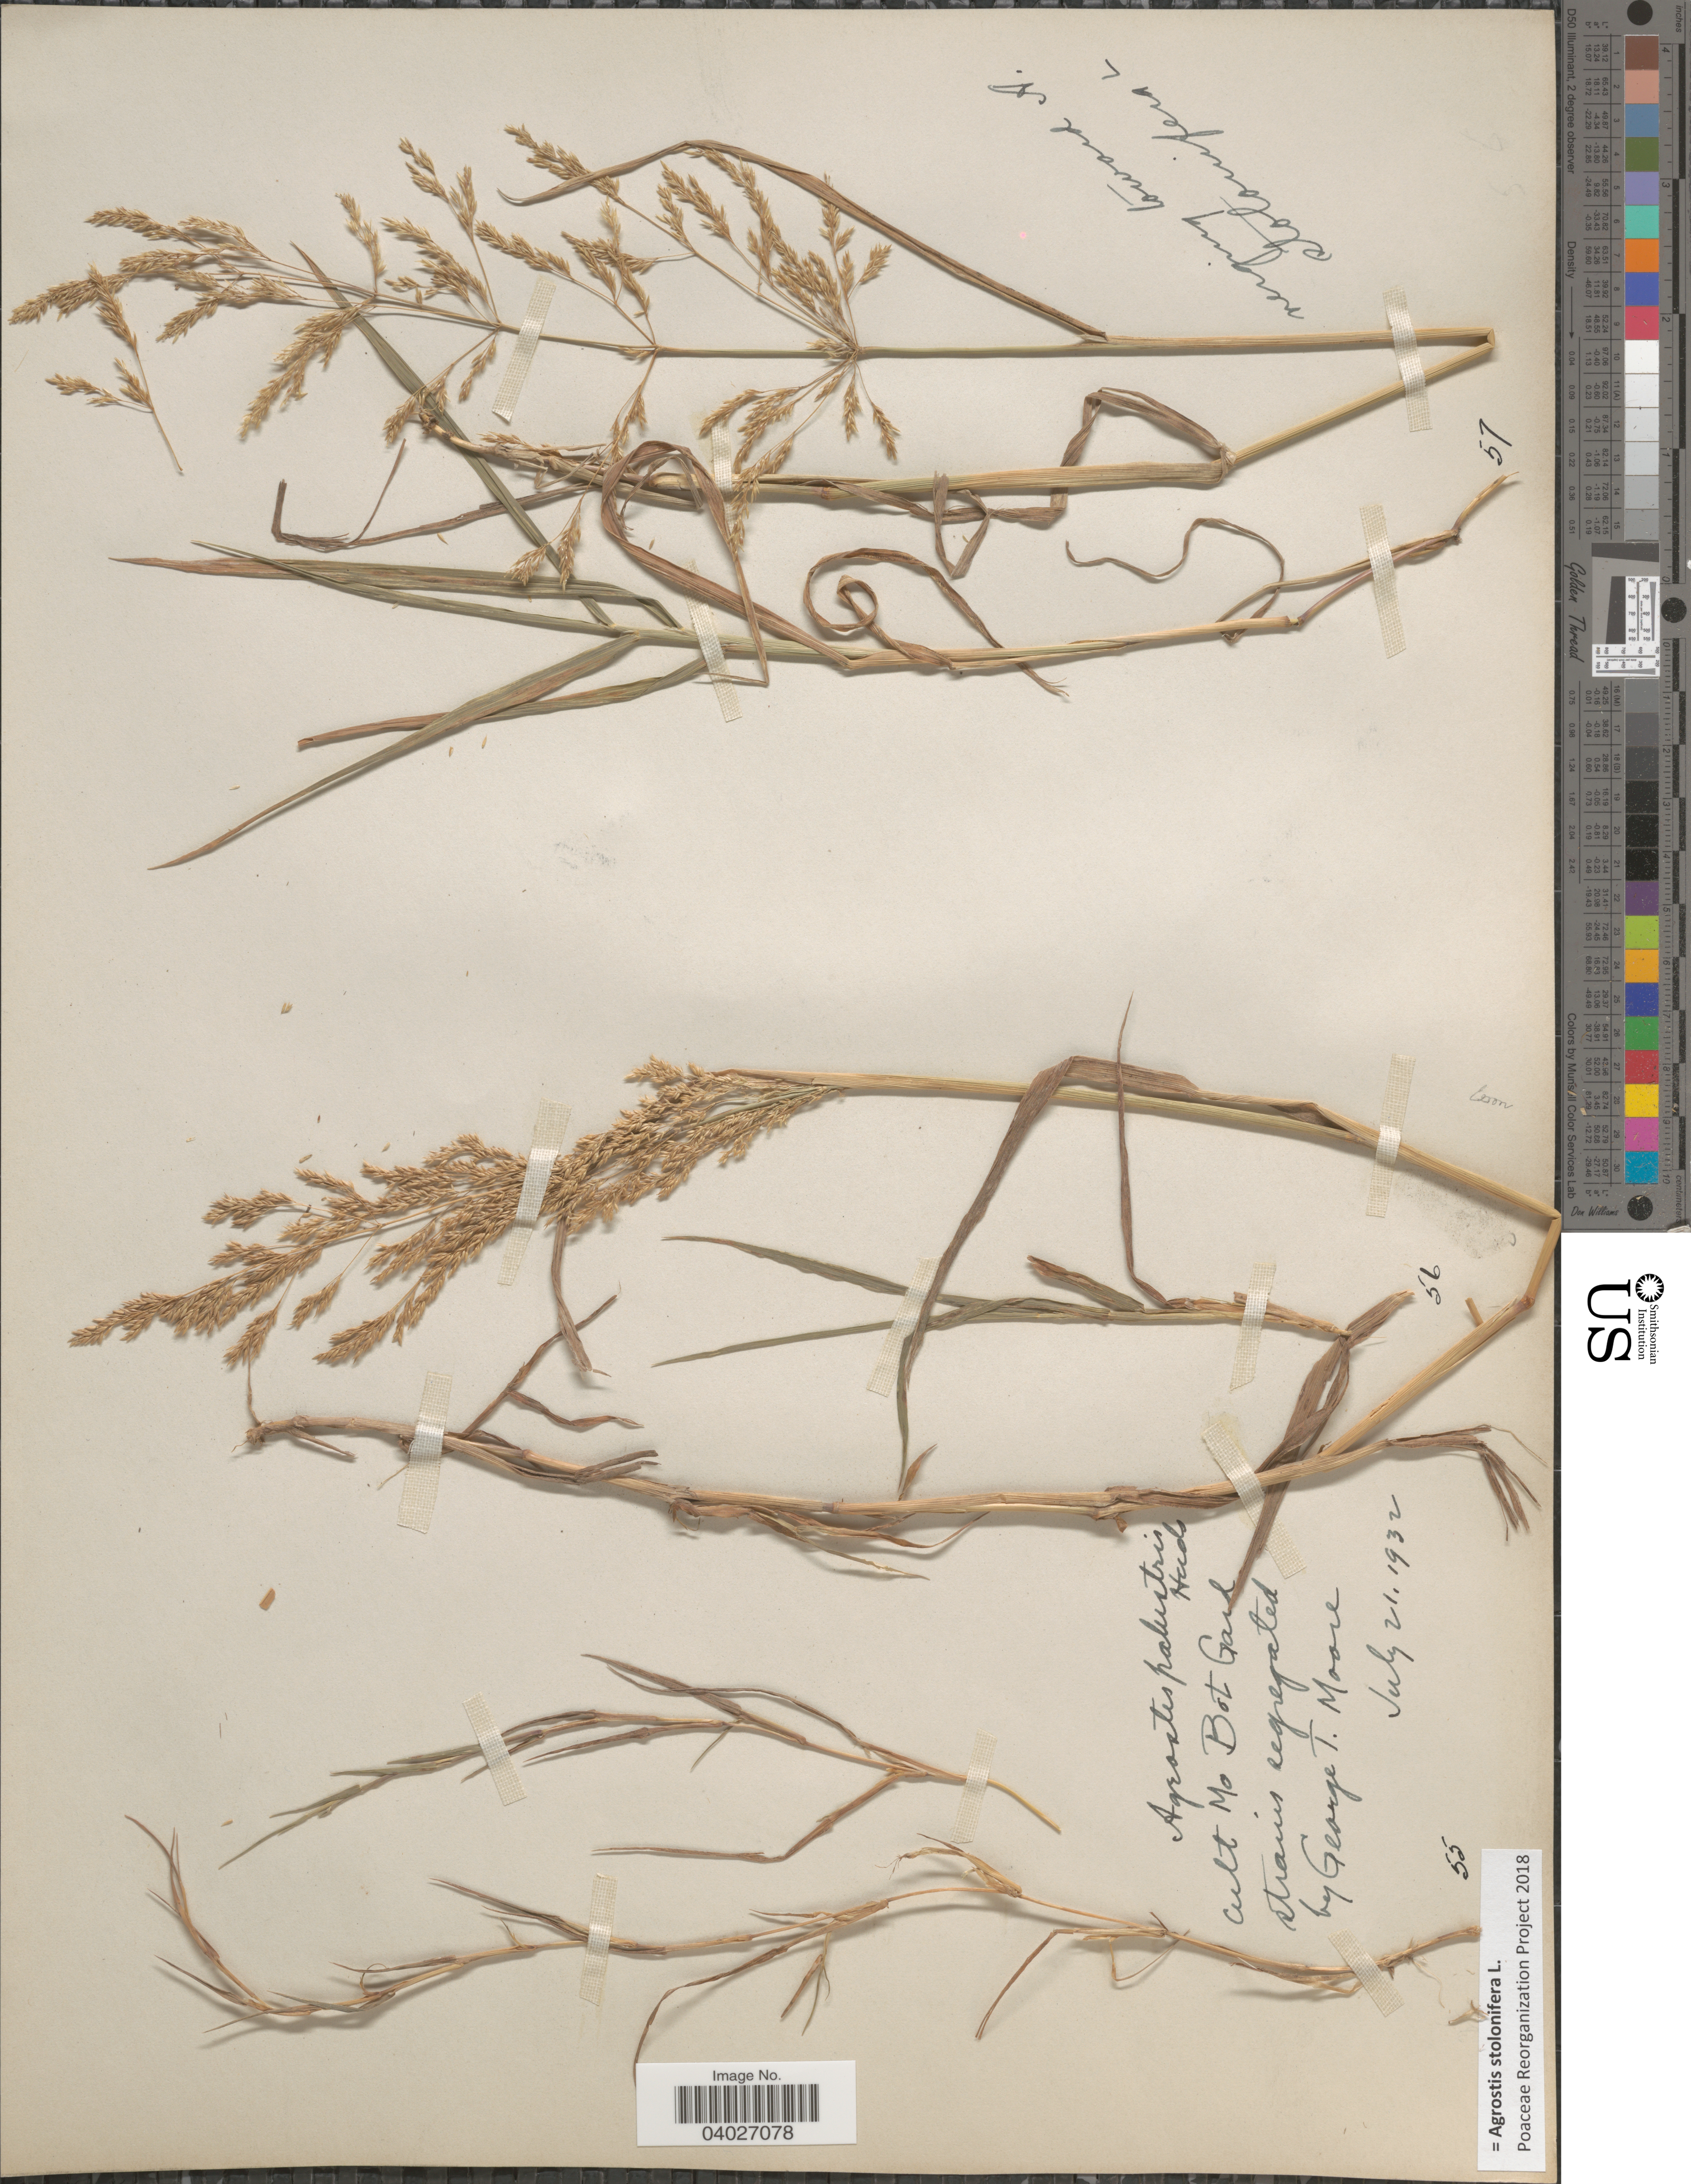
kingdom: Plantae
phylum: Tracheophyta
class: Liliopsida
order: Poales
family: Poaceae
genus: Agrostis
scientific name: Agrostis stolonifera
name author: L.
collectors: G. T. Moore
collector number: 55/56*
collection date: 1932-07-21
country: United States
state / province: Missouri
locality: Mo Bot Gard.